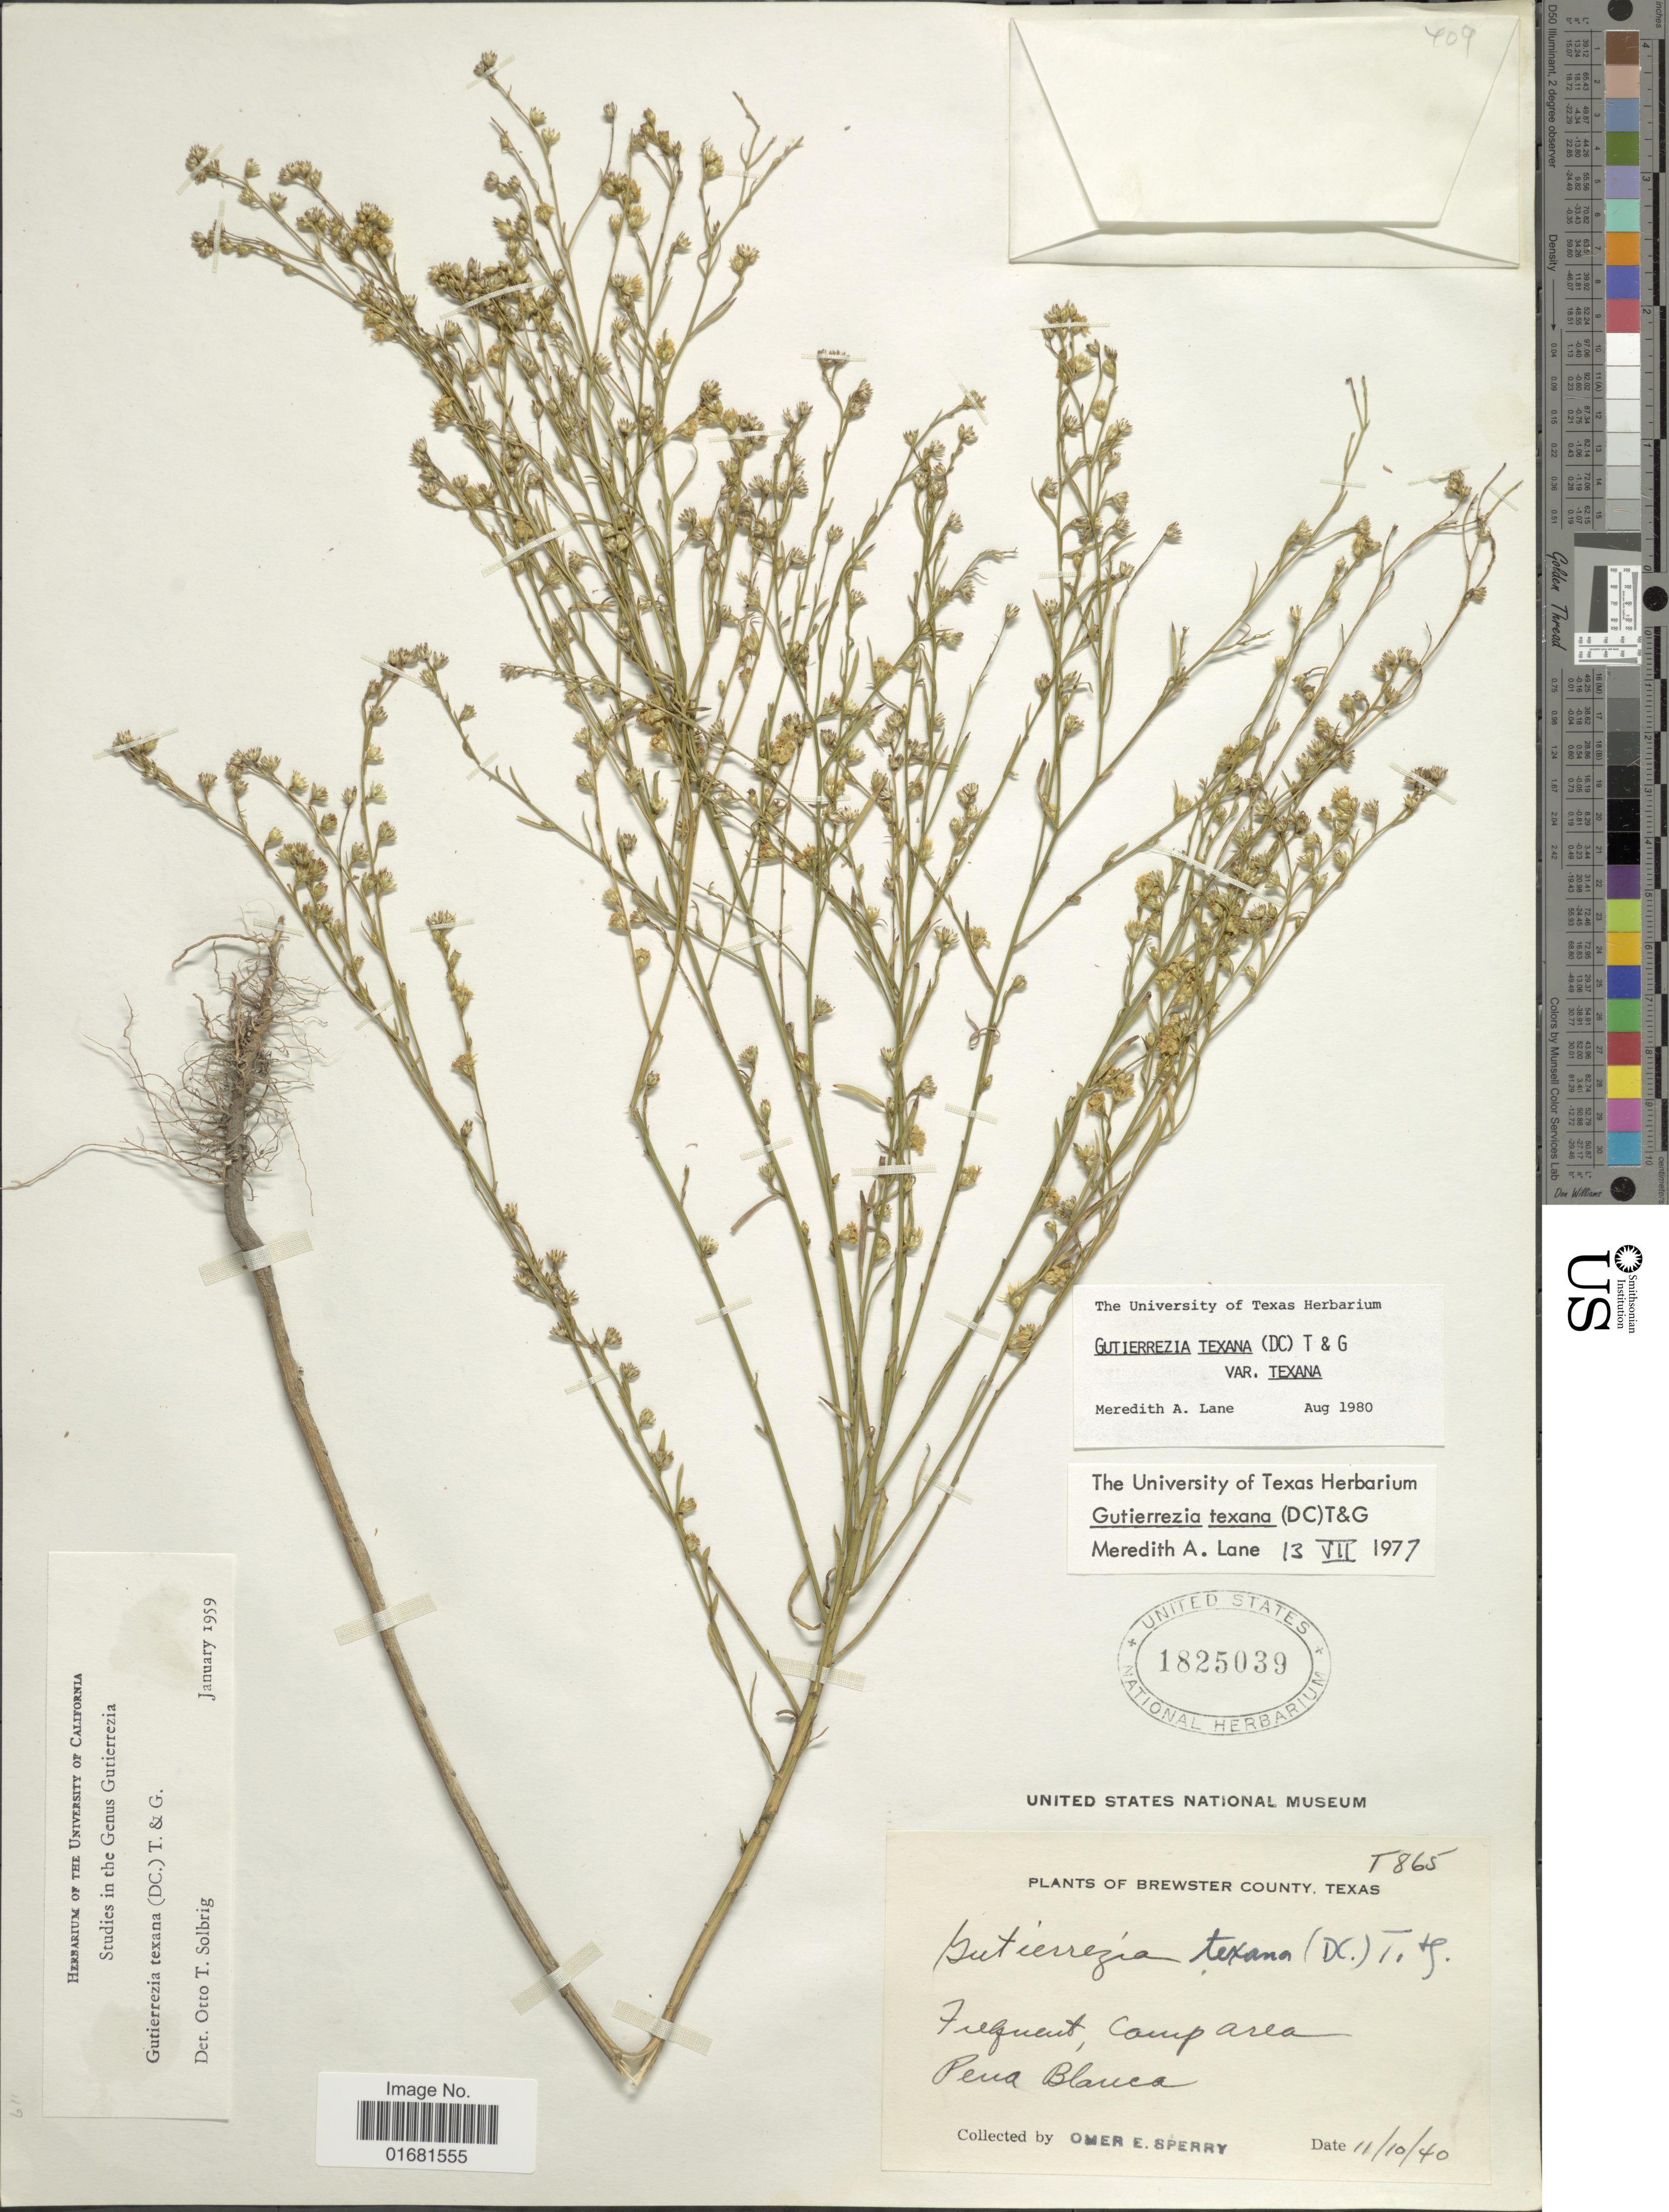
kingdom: Plantae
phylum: Tracheophyta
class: Magnoliopsida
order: Asterales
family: Asteraceae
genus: Gutierrezia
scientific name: Gutierrezia texana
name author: (DC.) Torr. & A. Gray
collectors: O. E. Sperry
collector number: T865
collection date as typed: Transcribed d/m/y: 10/11/40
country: United States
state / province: Texas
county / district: Brewster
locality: Frequent Camp area. Pena Blanca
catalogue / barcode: US 1825039